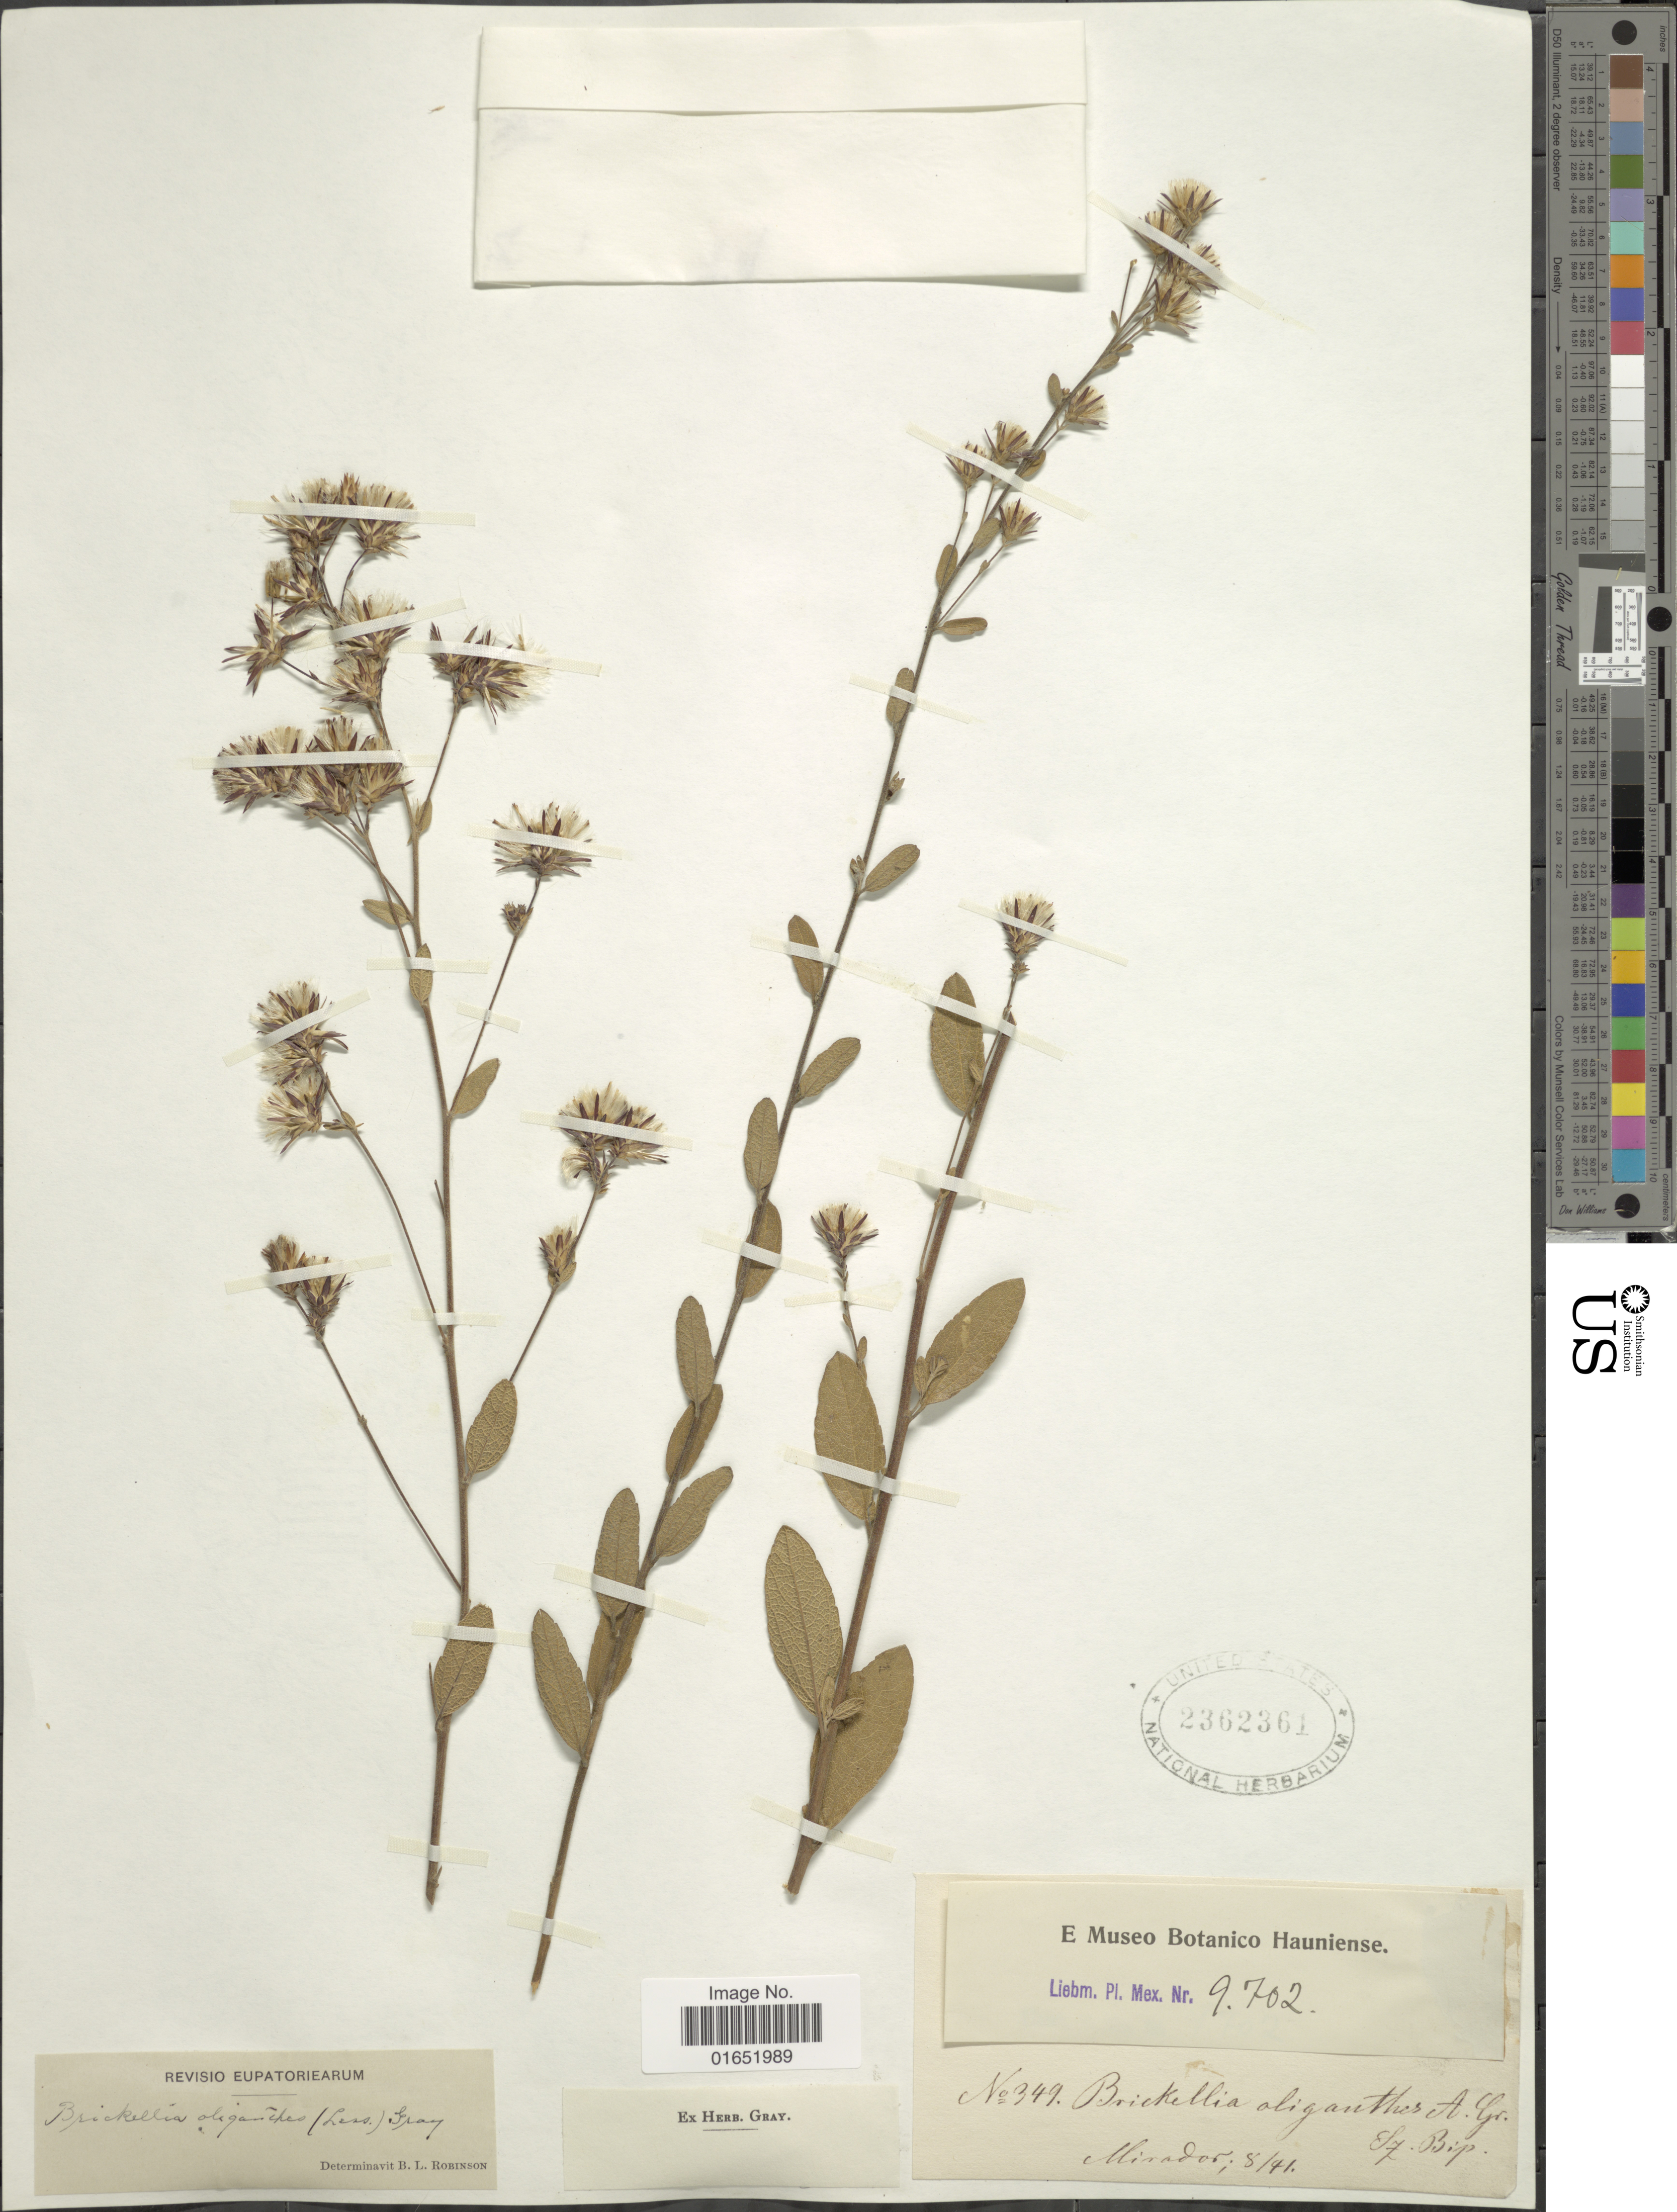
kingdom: Plantae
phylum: Tracheophyta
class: Magnoliopsida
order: Asterales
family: Asteraceae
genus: Brickellia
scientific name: Brickellia oliganthes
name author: (Less.) A. Gray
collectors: Liebmann, --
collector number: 9702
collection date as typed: Transcribed d/m/y: /8/41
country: Mexico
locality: Mirador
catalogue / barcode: US 2362361